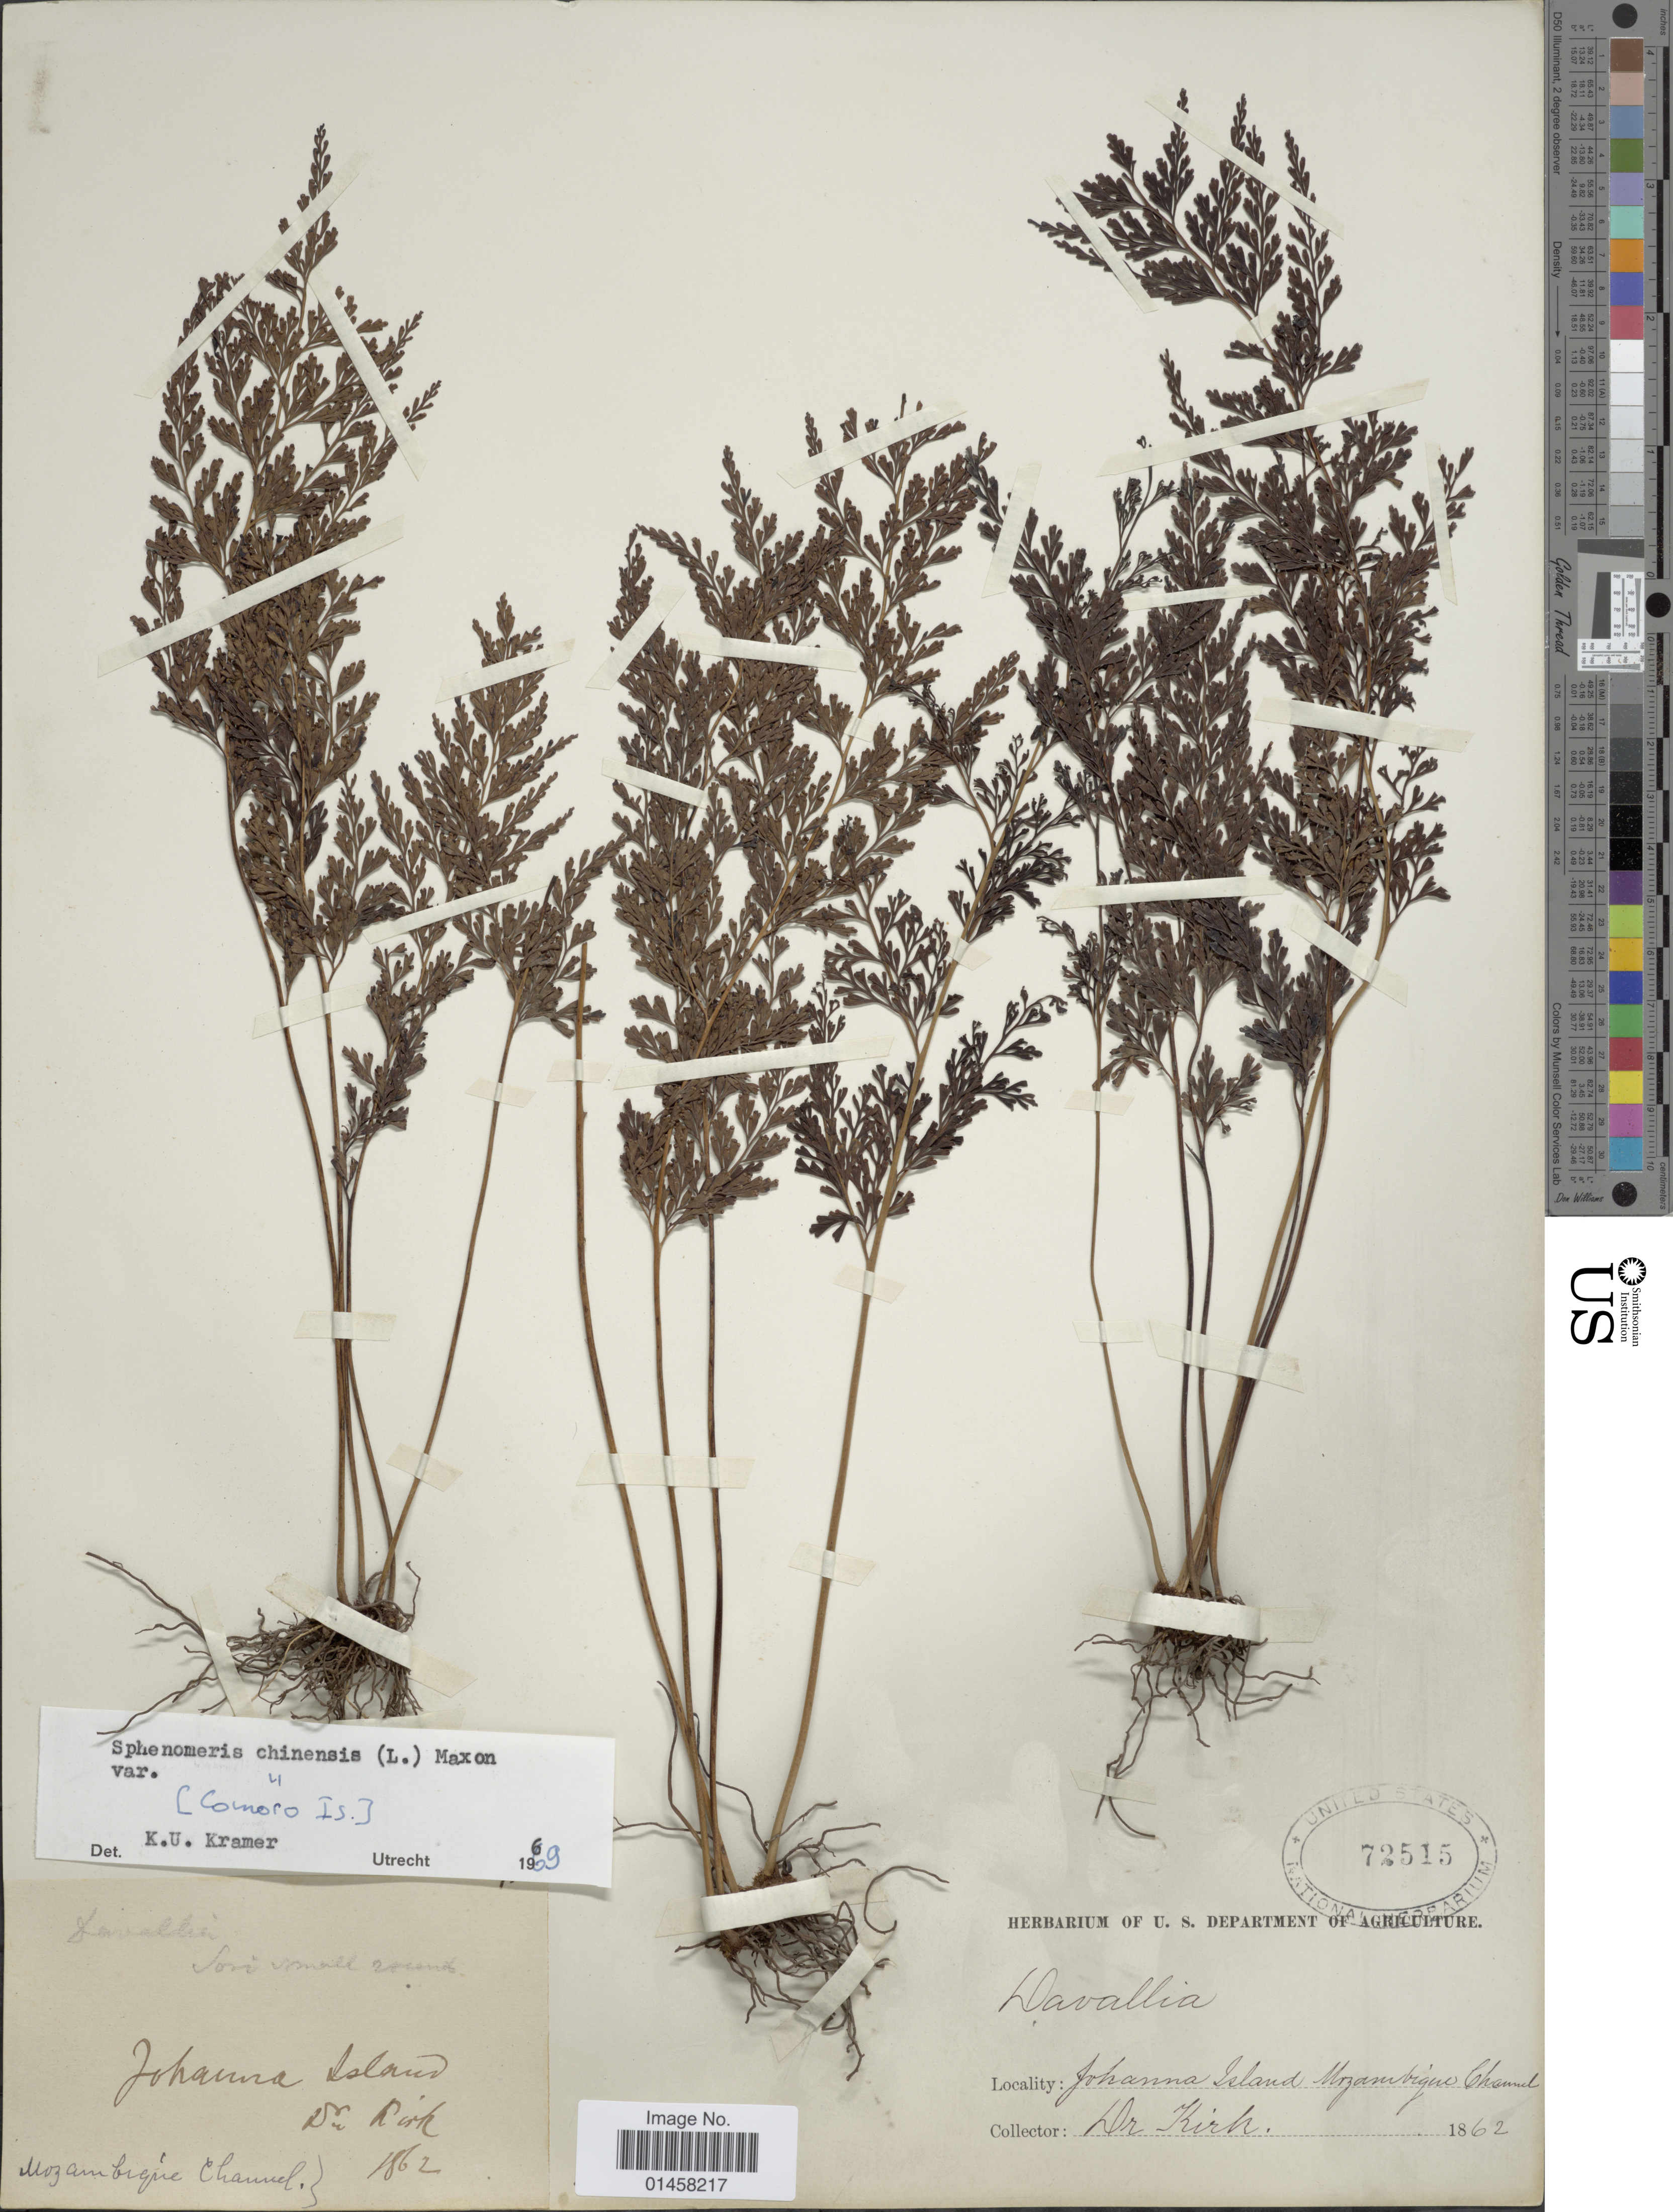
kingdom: Plantae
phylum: Tracheophyta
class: Polypodiopsida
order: Polypodiales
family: Lindsaeaceae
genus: Sphenomeris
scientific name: Sphenomeris chinensis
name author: (L.) Maxon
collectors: Kirk.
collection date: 1862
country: Comoros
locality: Johanna Island, Mozambique Channel.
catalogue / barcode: US 72515